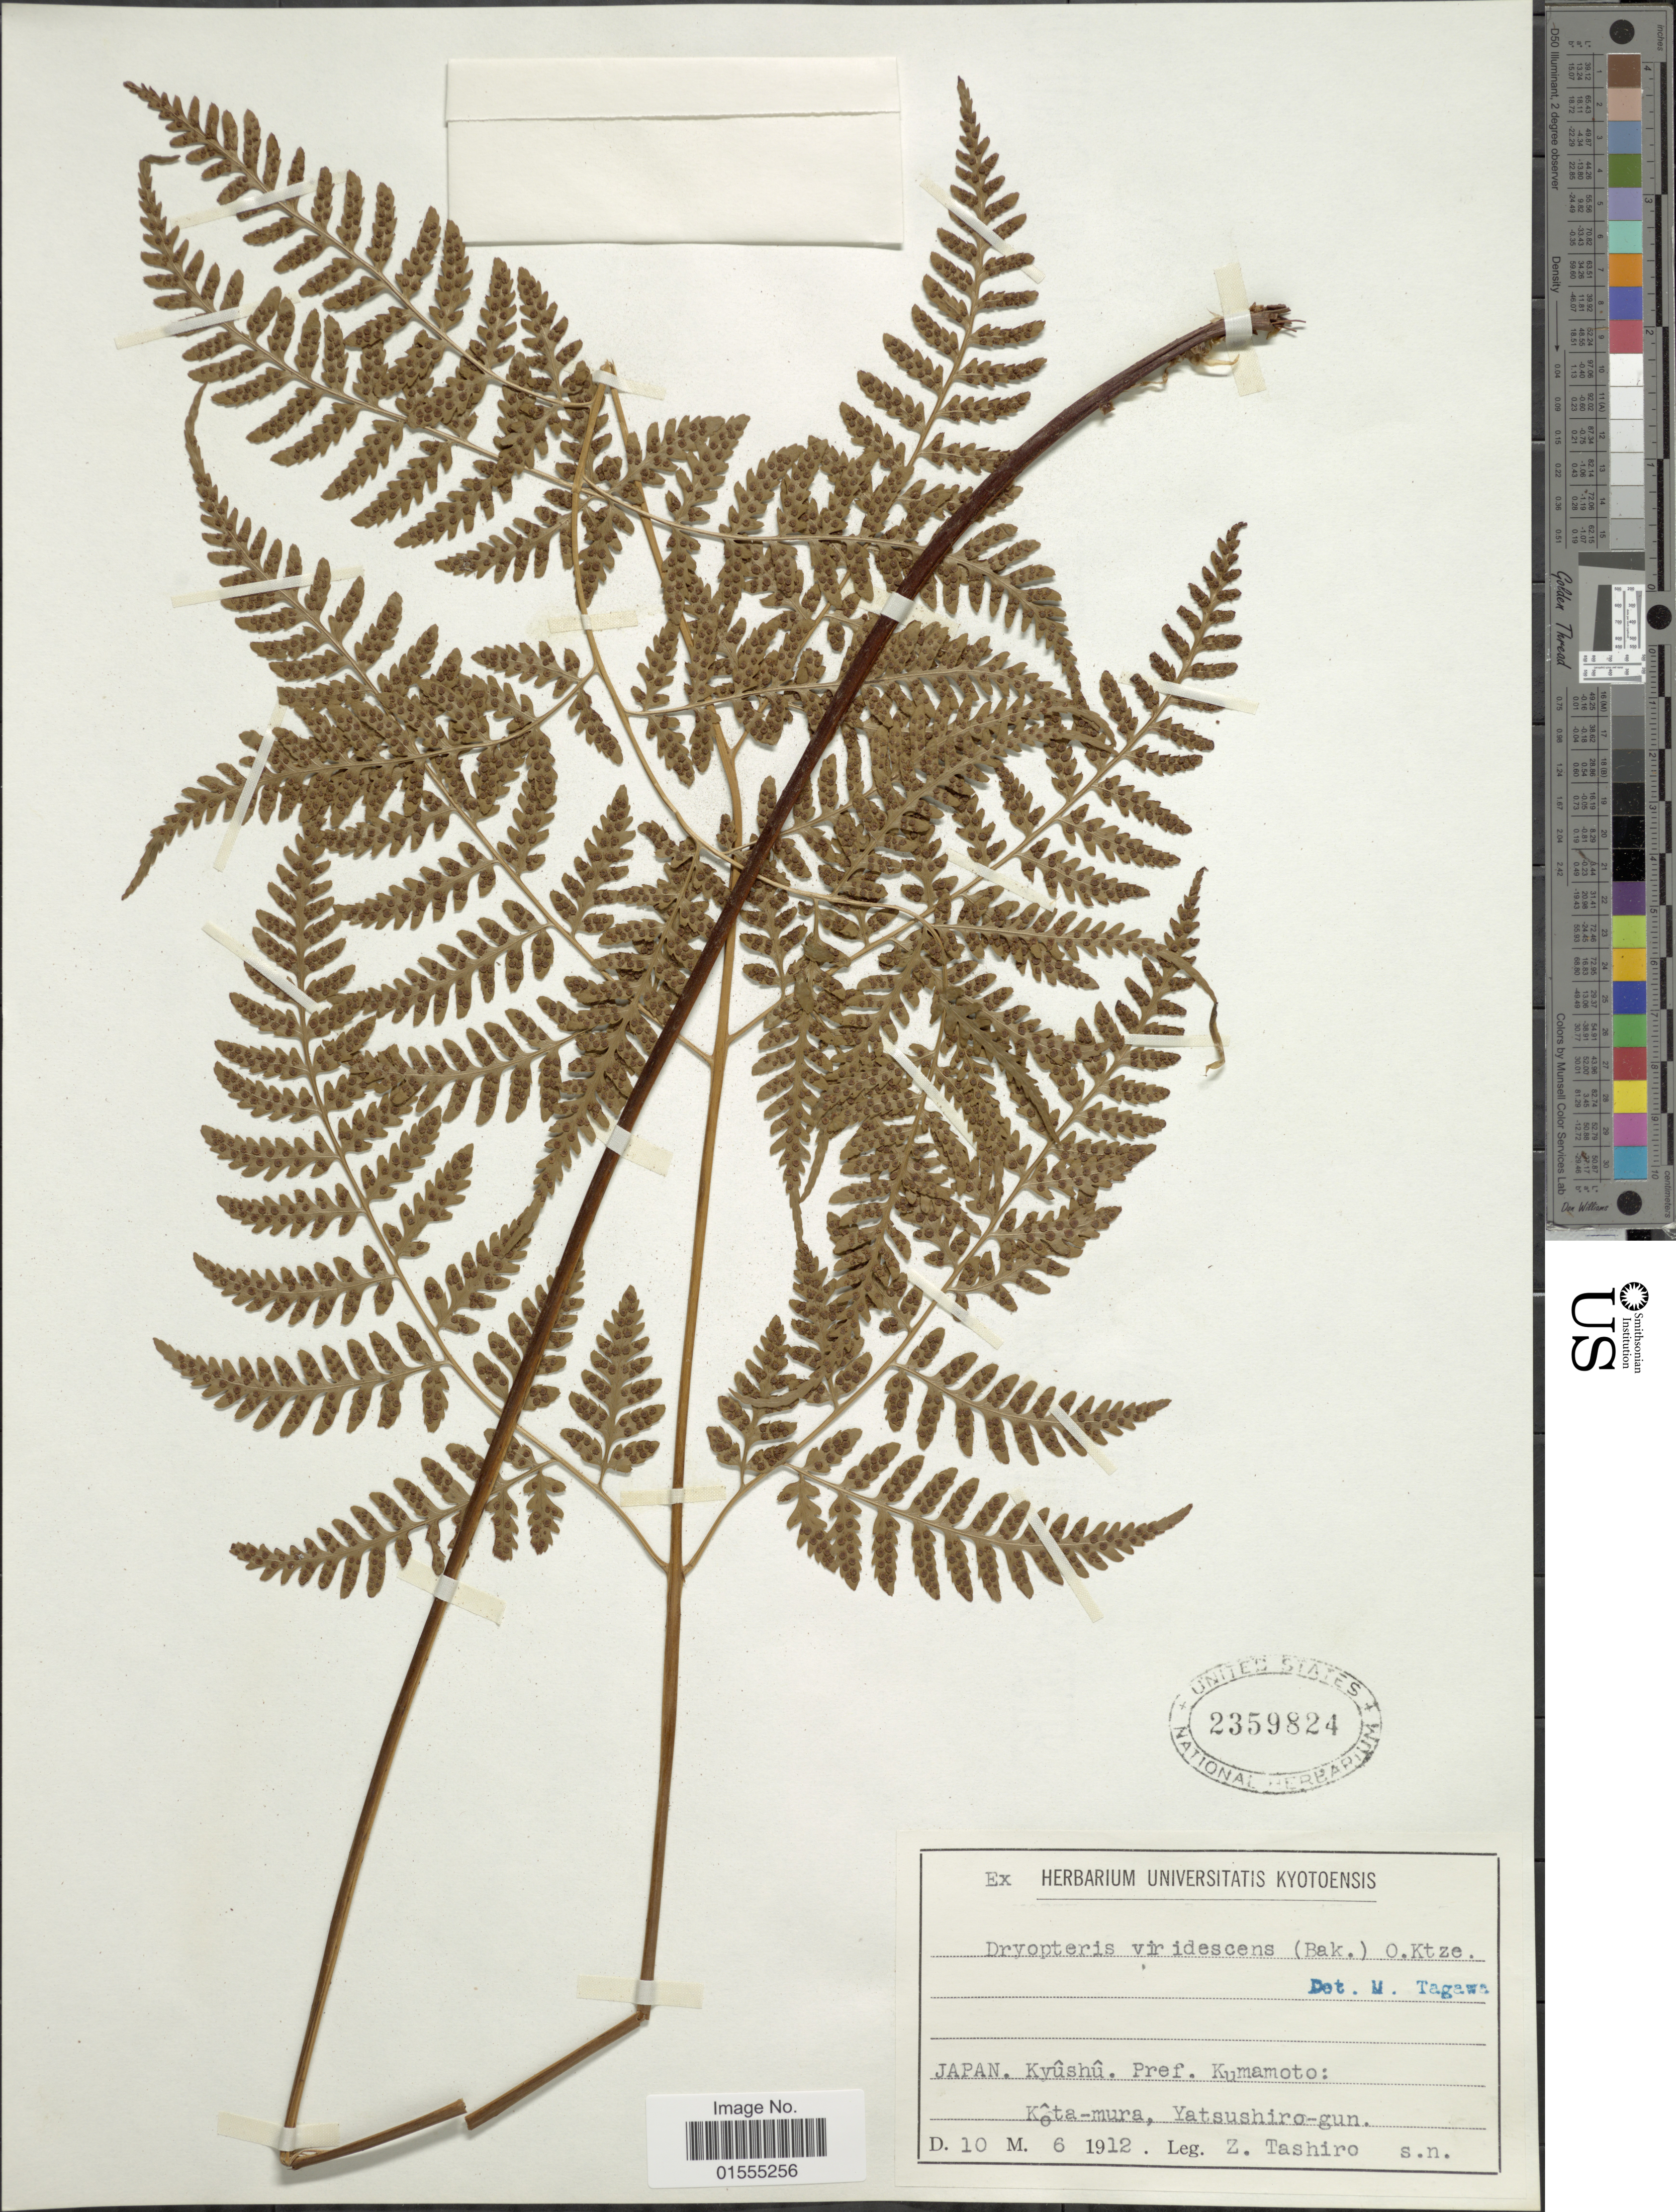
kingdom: Plantae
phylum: Tracheophyta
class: Polypodiopsida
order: Polypodiales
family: Dryopteridaceae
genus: Dryopteris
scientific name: Dryopteris viridescens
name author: (Baker) Kuntze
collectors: Z. Tashiro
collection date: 1912-06-10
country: Japan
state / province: Kumamoto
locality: Kyûshû Pref Kumamoto: Kôta-mura, Yatsushiro-gun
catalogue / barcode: US 2359824